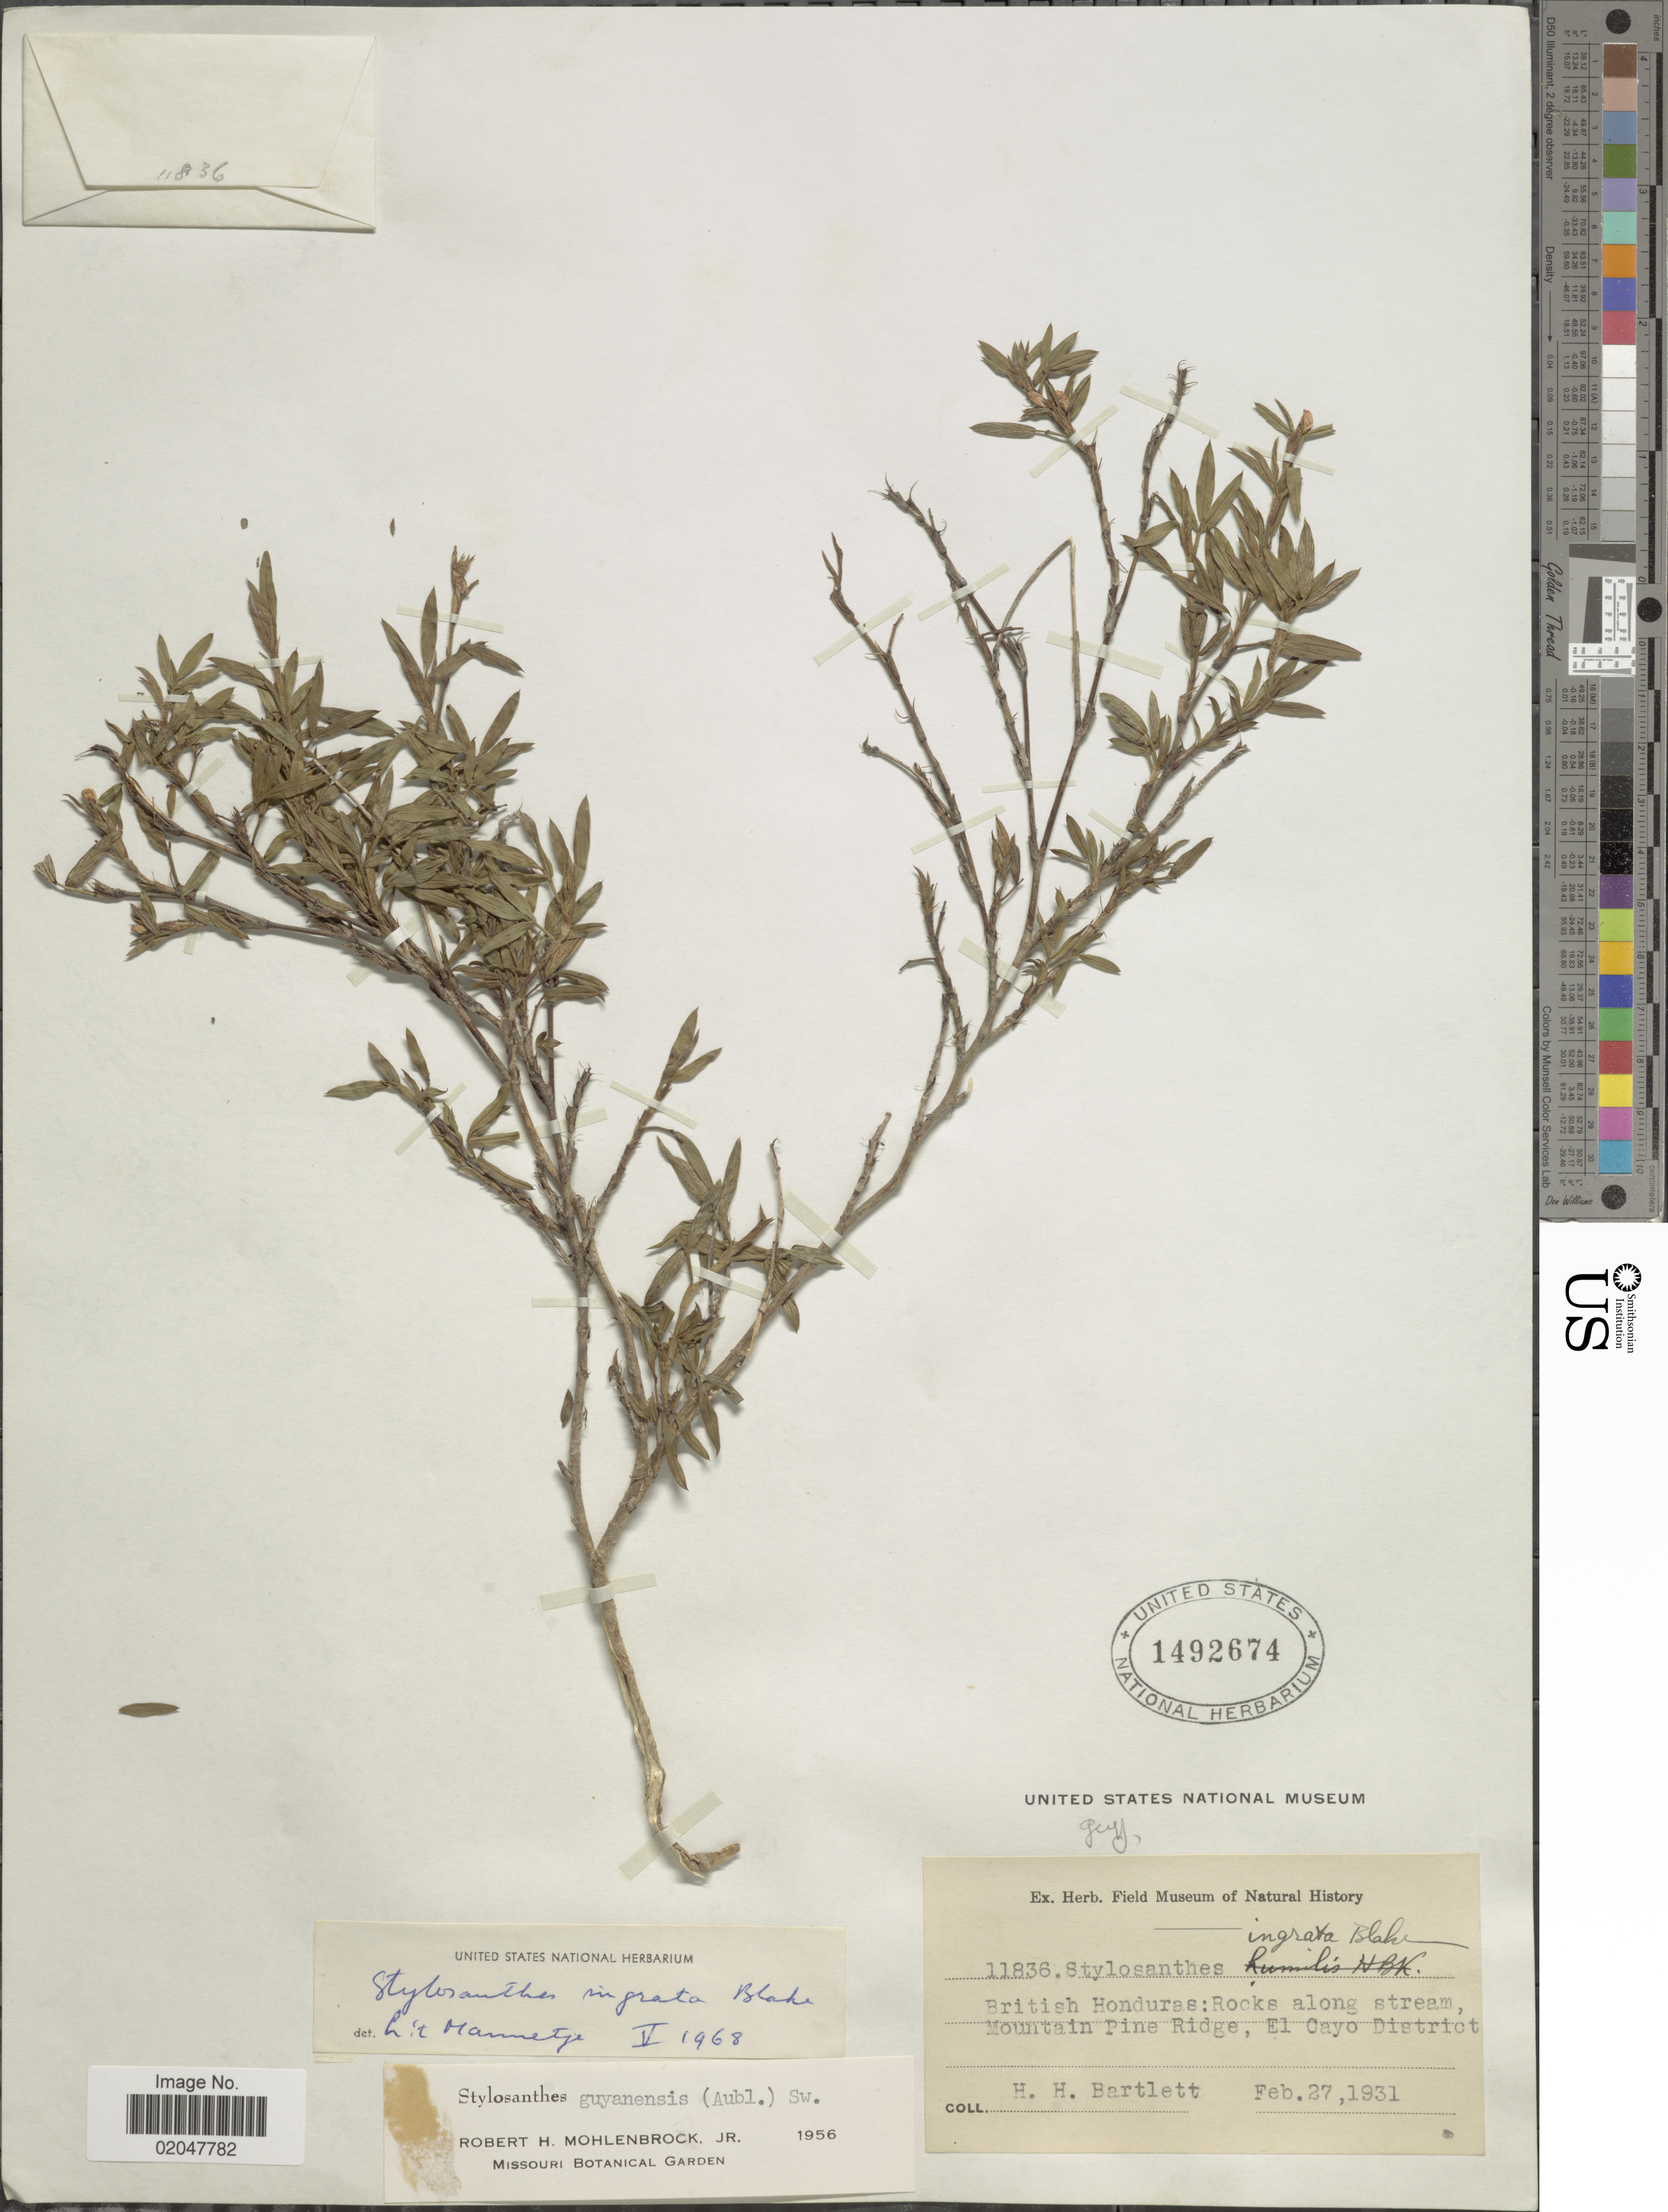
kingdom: Plantae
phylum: Tracheophyta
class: Magnoliopsida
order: Fabales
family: Fabaceae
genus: Stylosanthes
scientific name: Stylosanthes guianensis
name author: (Aubl.) Sw.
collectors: H. H. Bartlett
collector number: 11836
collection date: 1931-02-27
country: Belize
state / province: Cayo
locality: British Honduras: Rocks along stream, Mountain Pine Ridge, El Cayo District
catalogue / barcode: US 1492674